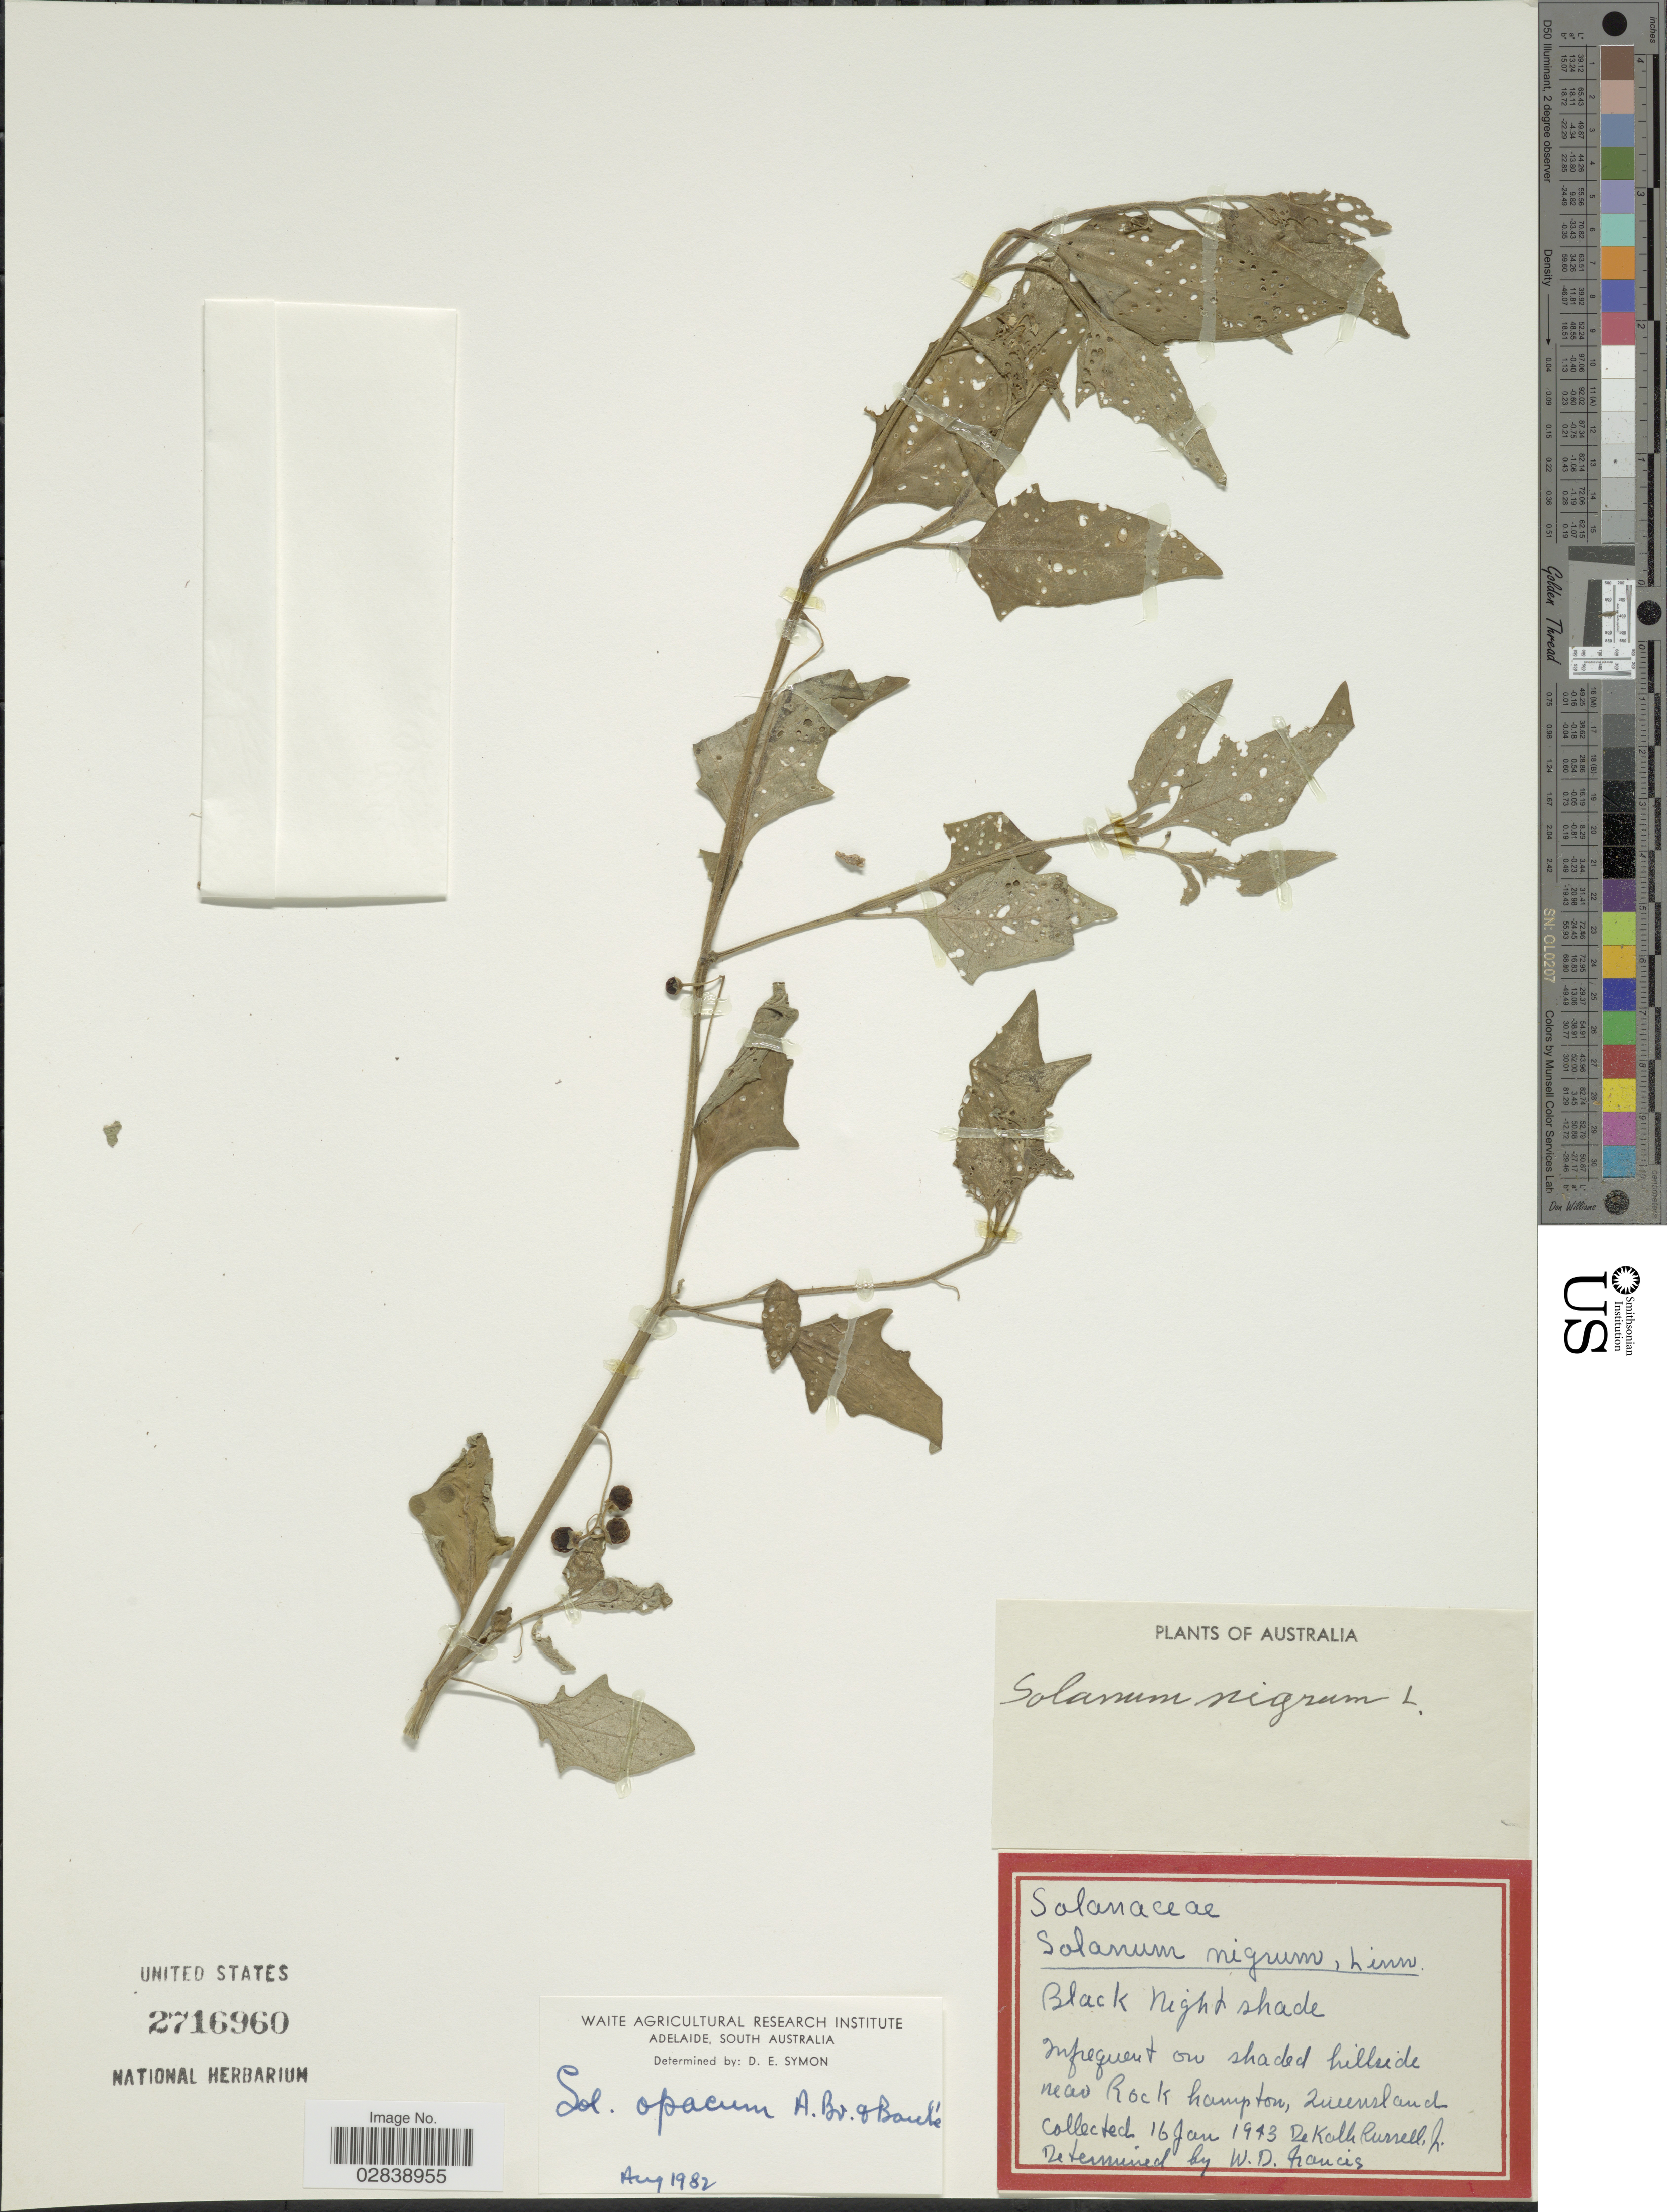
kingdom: Plantae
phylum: Tracheophyta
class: Magnoliopsida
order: Solanales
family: Solanaceae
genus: Solanum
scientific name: Solanum opacum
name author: A. Braun & C.D. Bouché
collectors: D. K. Russell Jr.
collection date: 1973-01-16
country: Australia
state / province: Queensland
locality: Infrequent on shaded hillside near Rockhampton.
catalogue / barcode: US 2716960